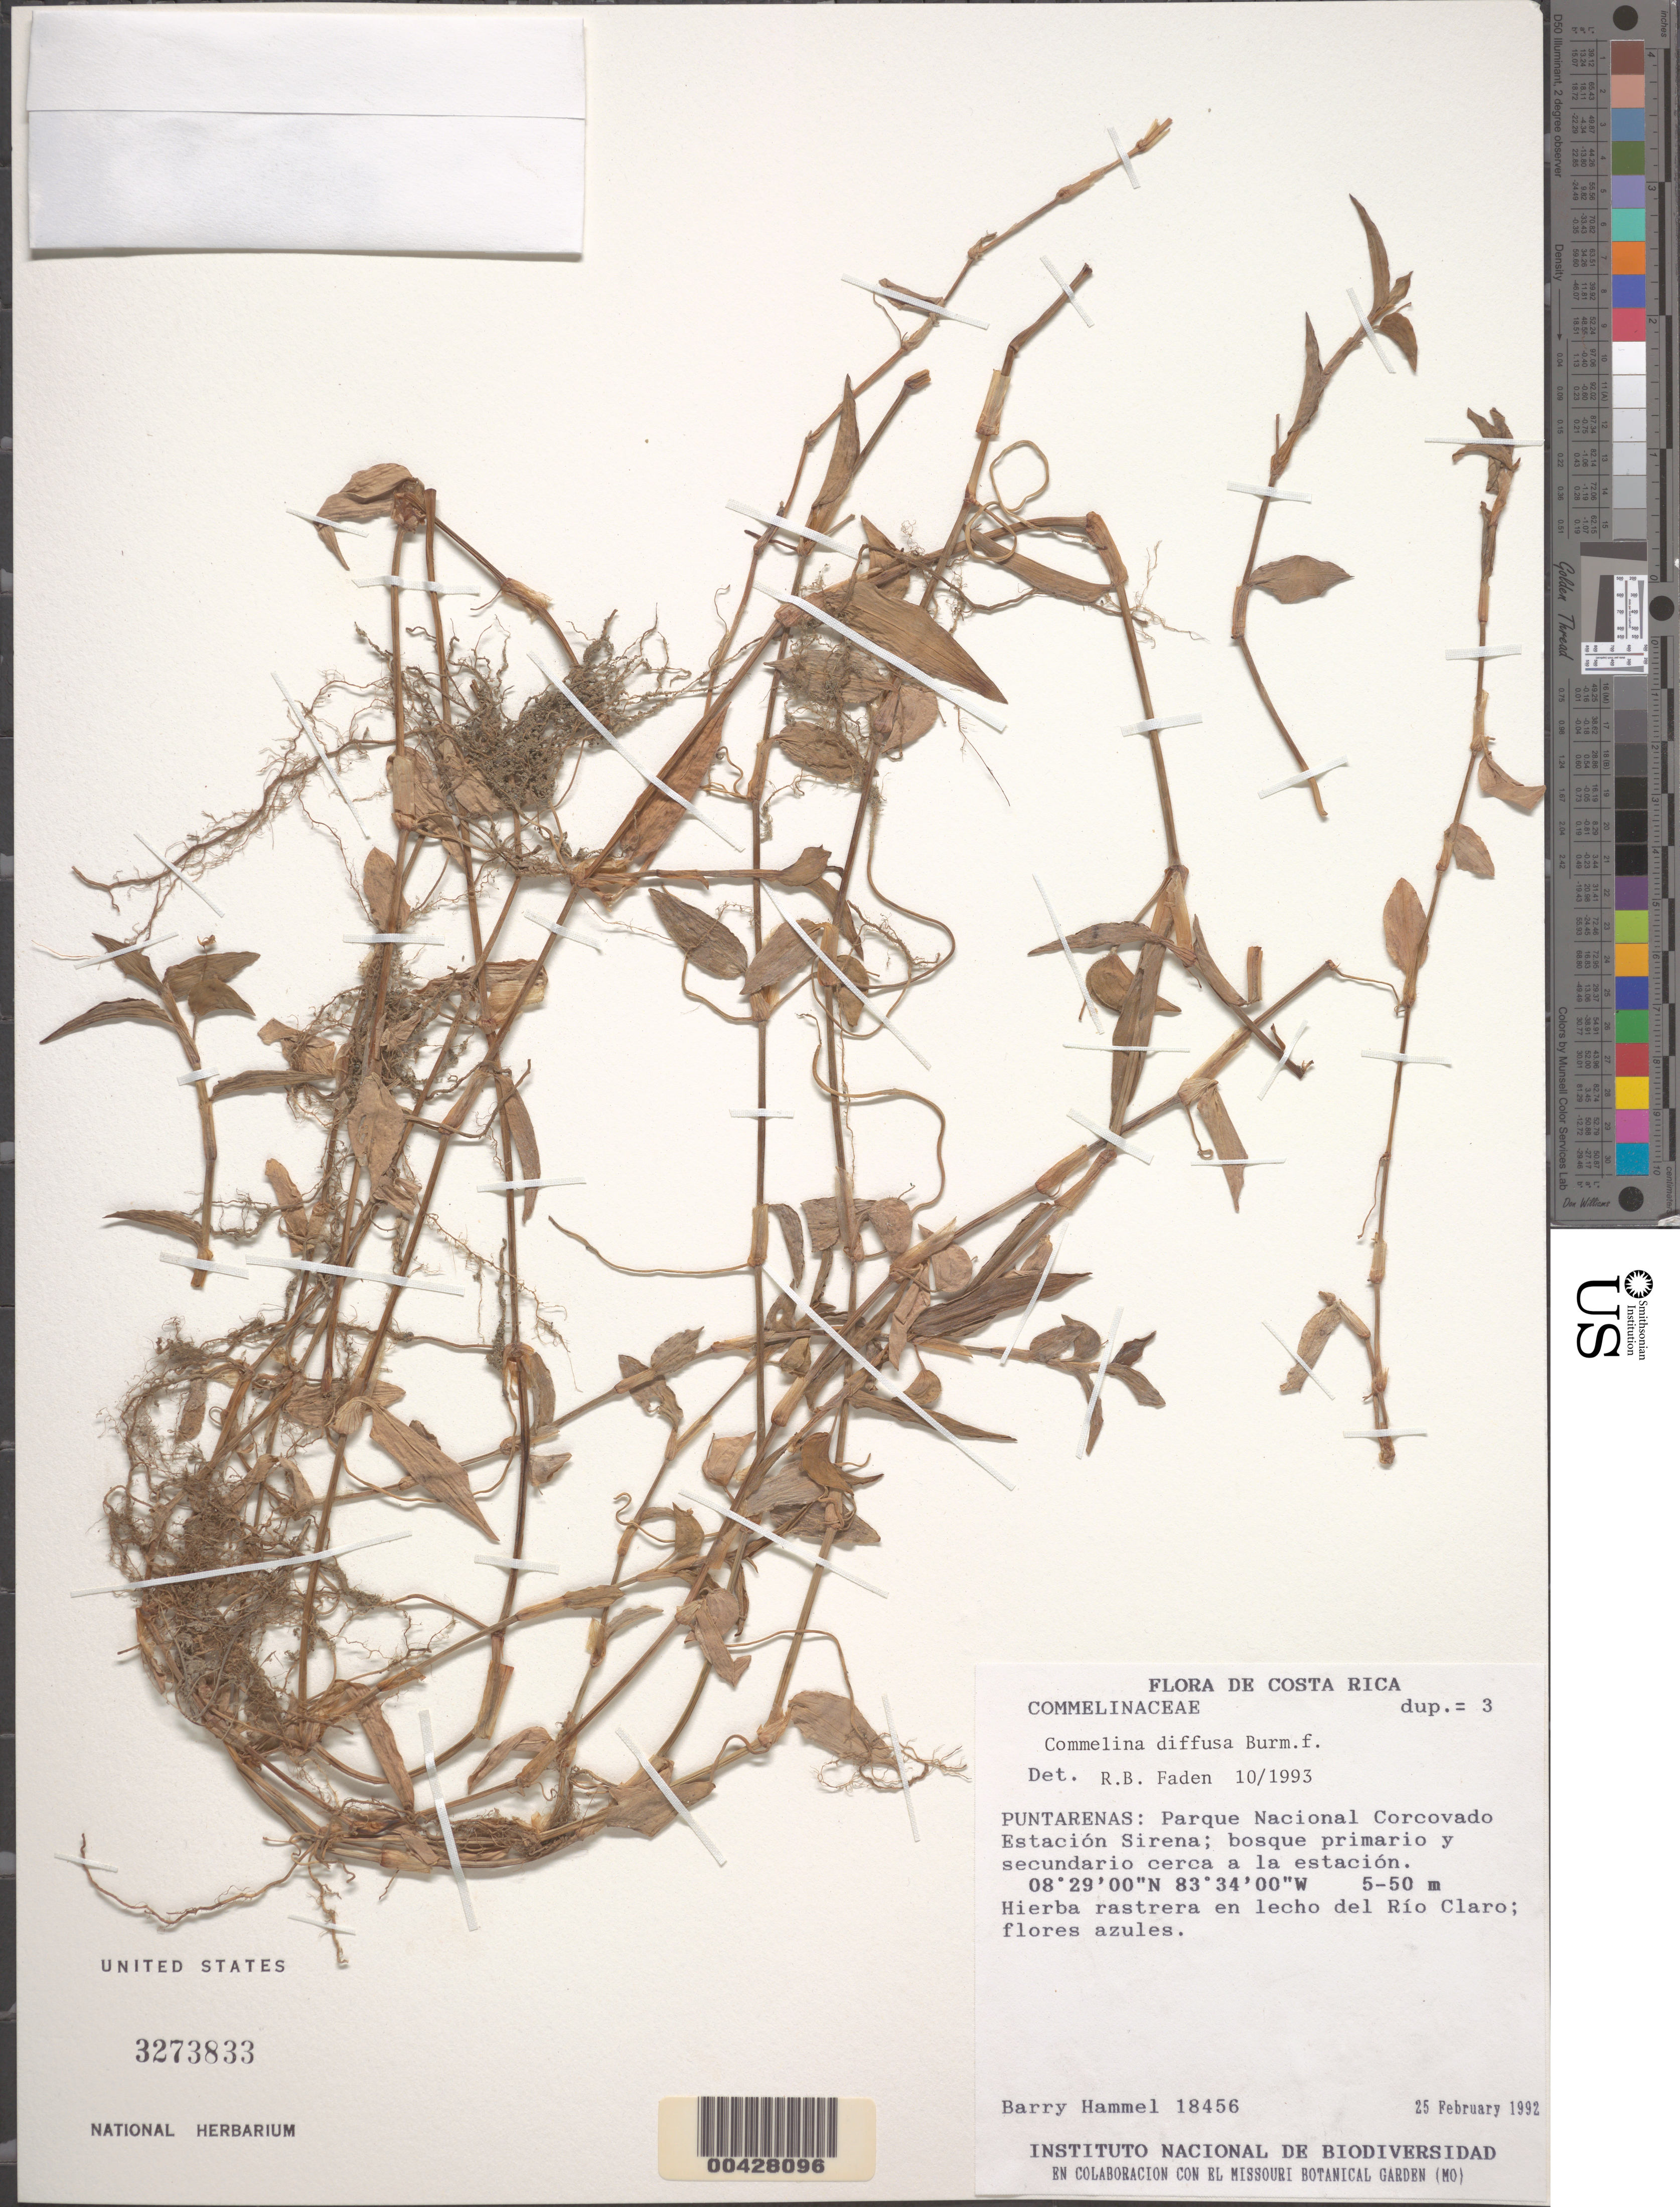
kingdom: Plantae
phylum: Tracheophyta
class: Liliopsida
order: Commelinales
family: Commelinaceae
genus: Commelina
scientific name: Commelina diffusa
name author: Burm. f.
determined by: Faden, Robert B., (US), Smithsonian Institution - National Museum of Natural History (UNITED STATES)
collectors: B. Hammel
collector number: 18456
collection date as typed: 25 Feb 1992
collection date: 1992-02-25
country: Costa Rica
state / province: Puntarenas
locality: Corcovado estacion sirena national park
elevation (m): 5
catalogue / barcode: US 3273833